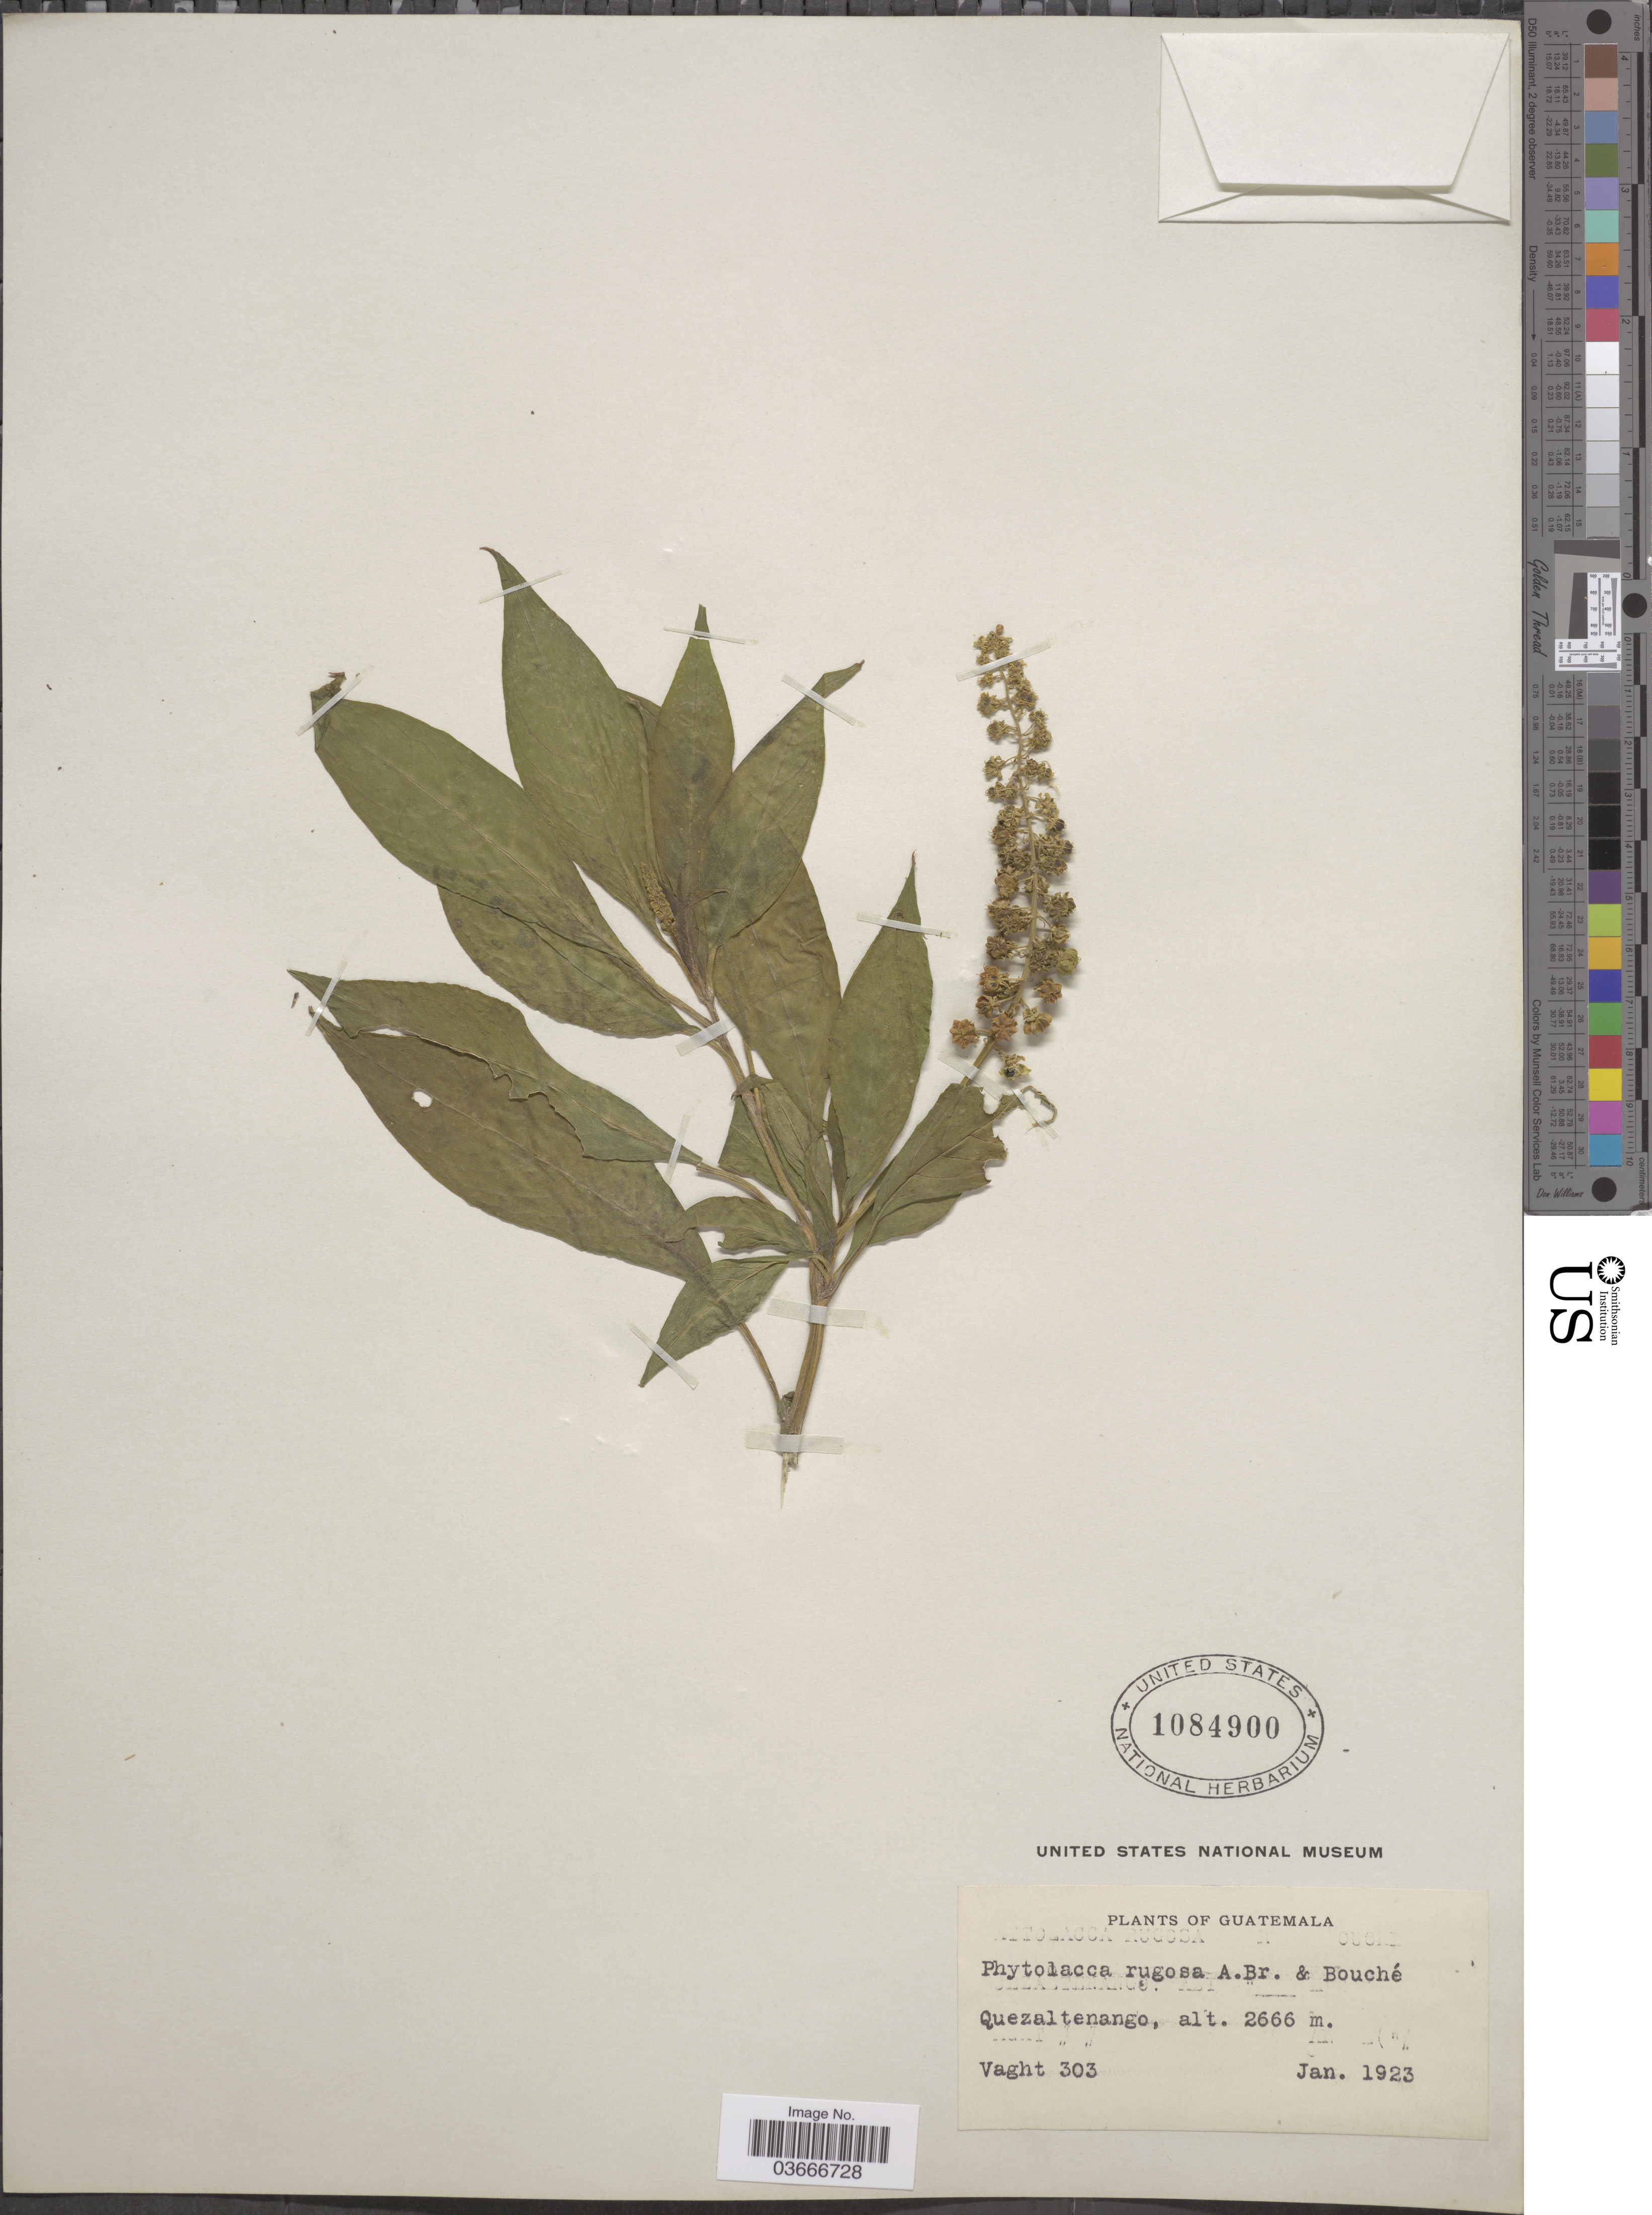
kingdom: Plantae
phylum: Tracheophyta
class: Magnoliopsida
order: Caryophyllales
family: Phytolaccaceae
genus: Phytolacca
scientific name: Phytolacca rugosa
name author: A. Braun & C.D. Bouché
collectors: -. Vaght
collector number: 303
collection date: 1923-01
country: Guatemala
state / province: Quetzaltenango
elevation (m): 2666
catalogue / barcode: US 1084900